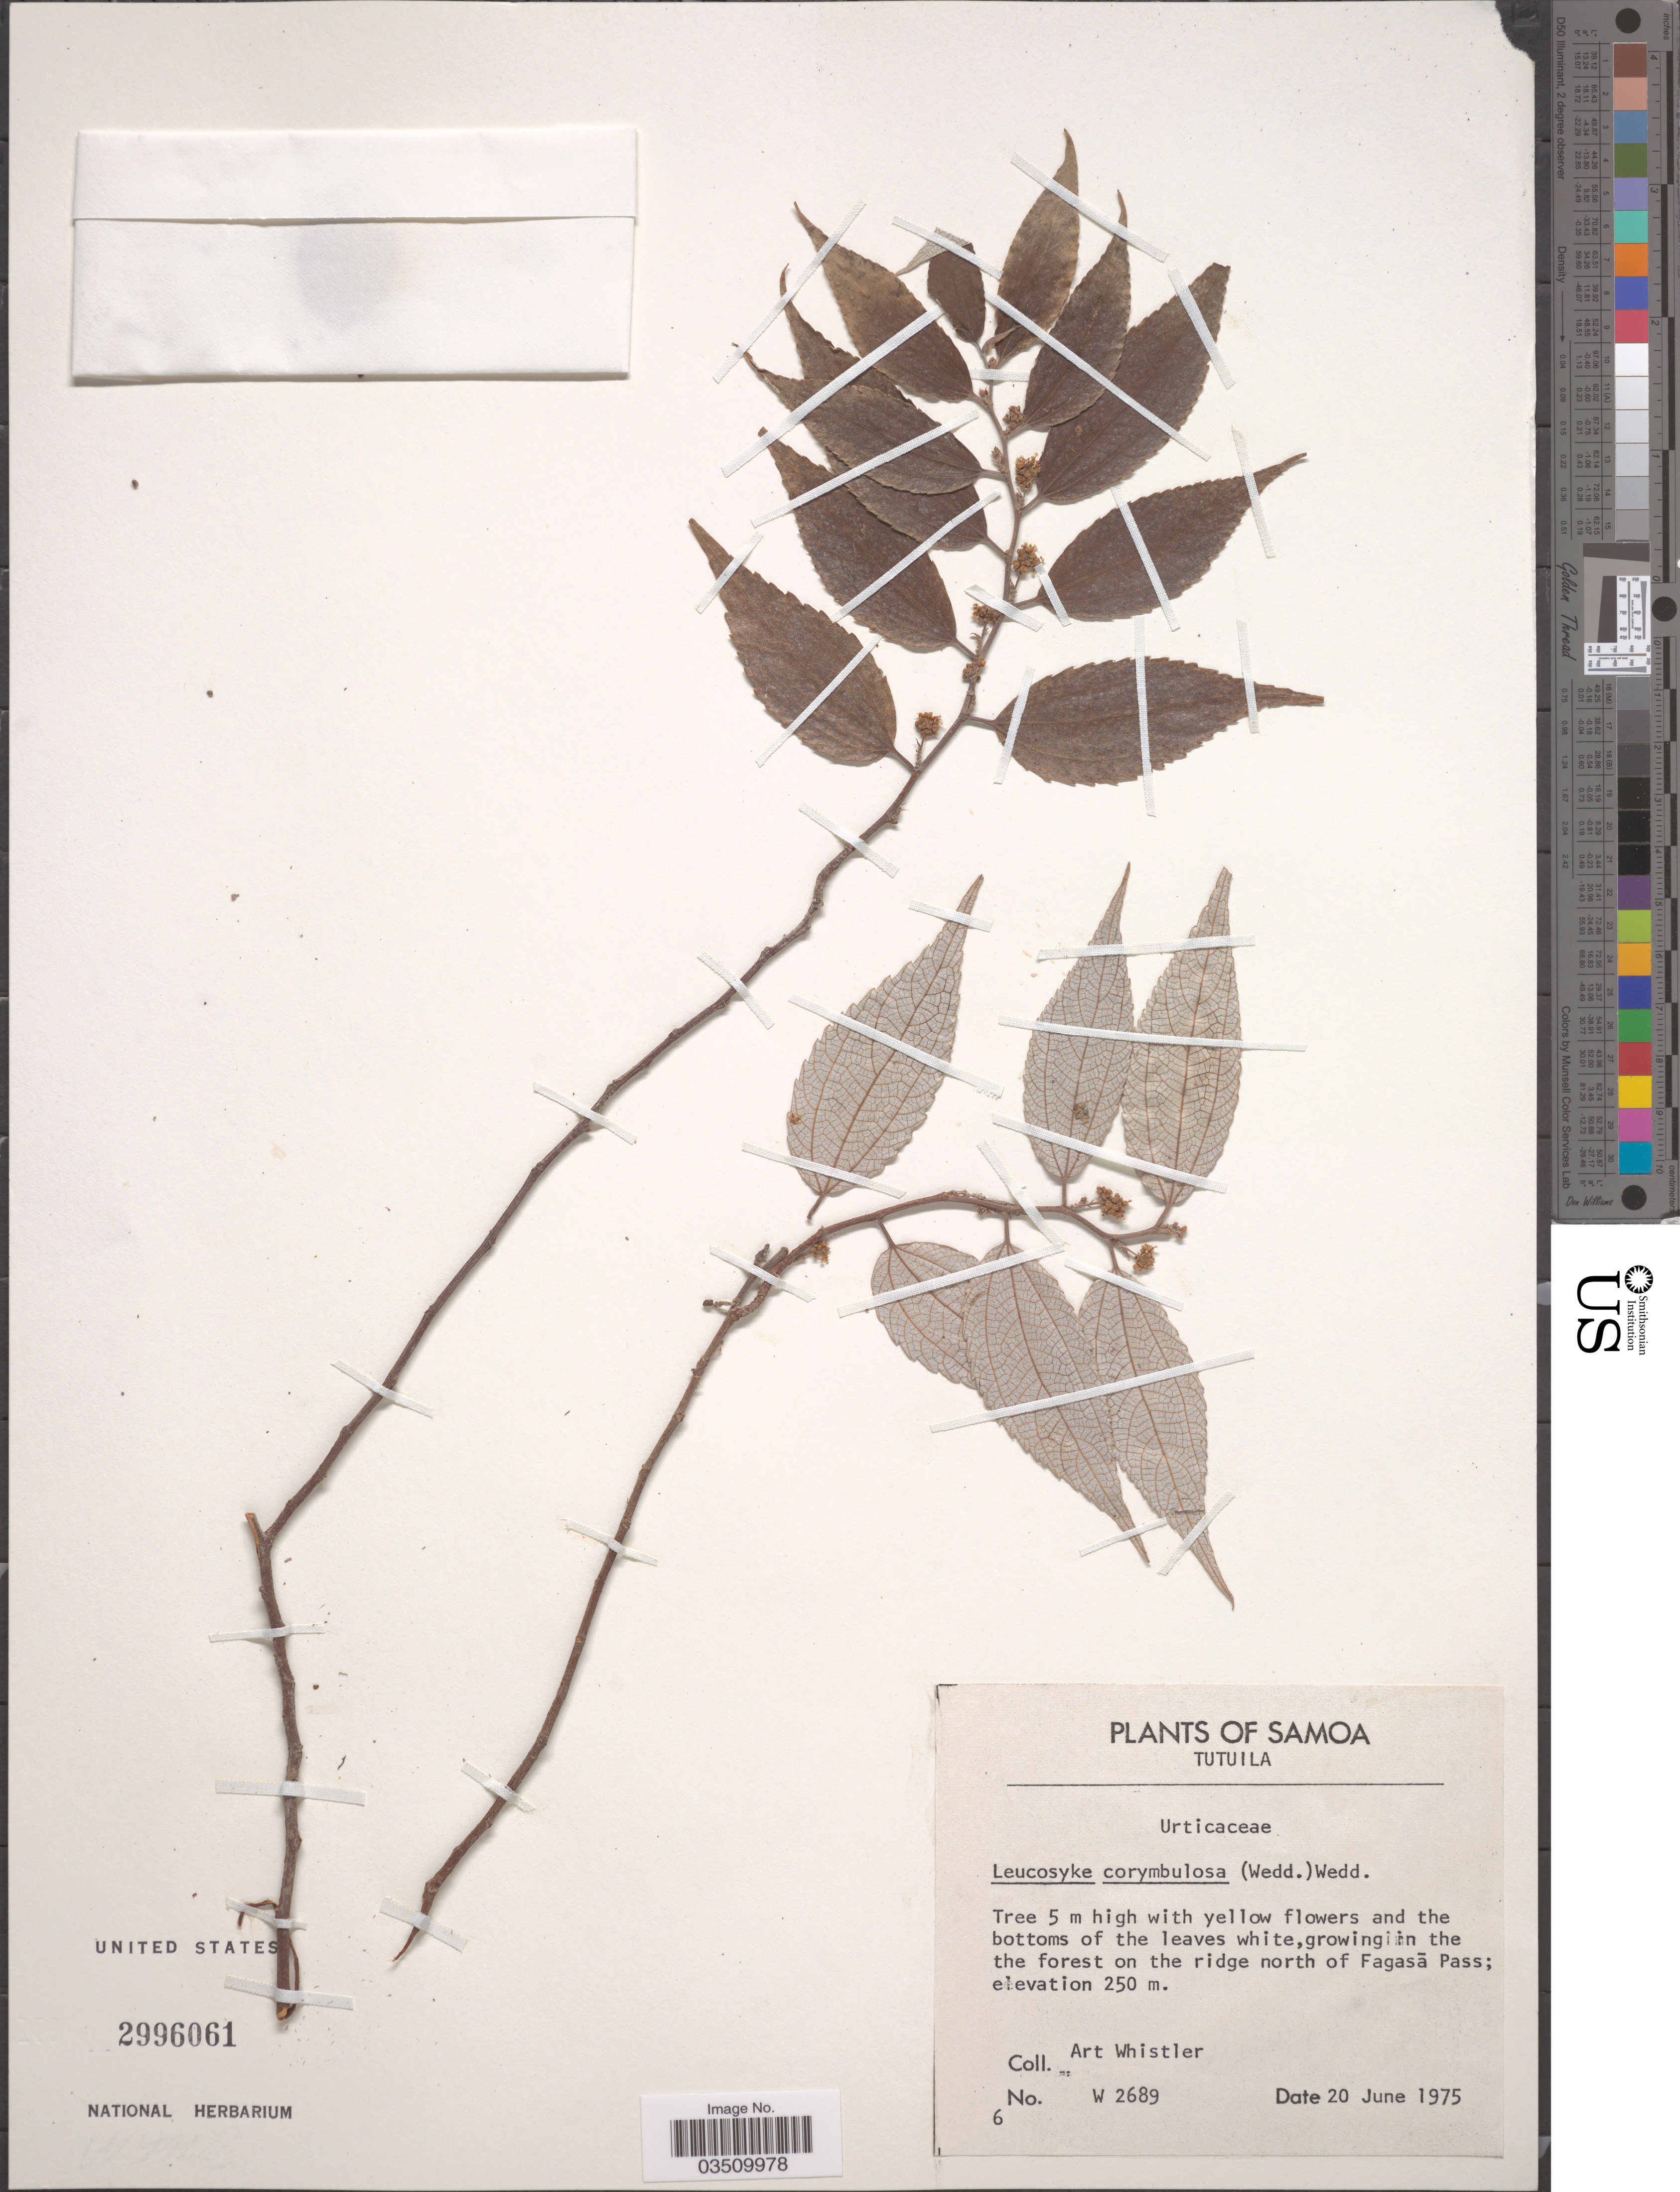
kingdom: Plantae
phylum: Tracheophyta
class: Magnoliopsida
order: Rosales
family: Urticaceae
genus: Leucosyke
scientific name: Leucosyke corymbulosa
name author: (Wedd.) Wedd.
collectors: A. Whistler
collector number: W 2689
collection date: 1975-06-20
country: American Samoa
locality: Tutuila. In the forest on the ridge north of Fagasä Pass.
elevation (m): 250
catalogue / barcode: US 2996061